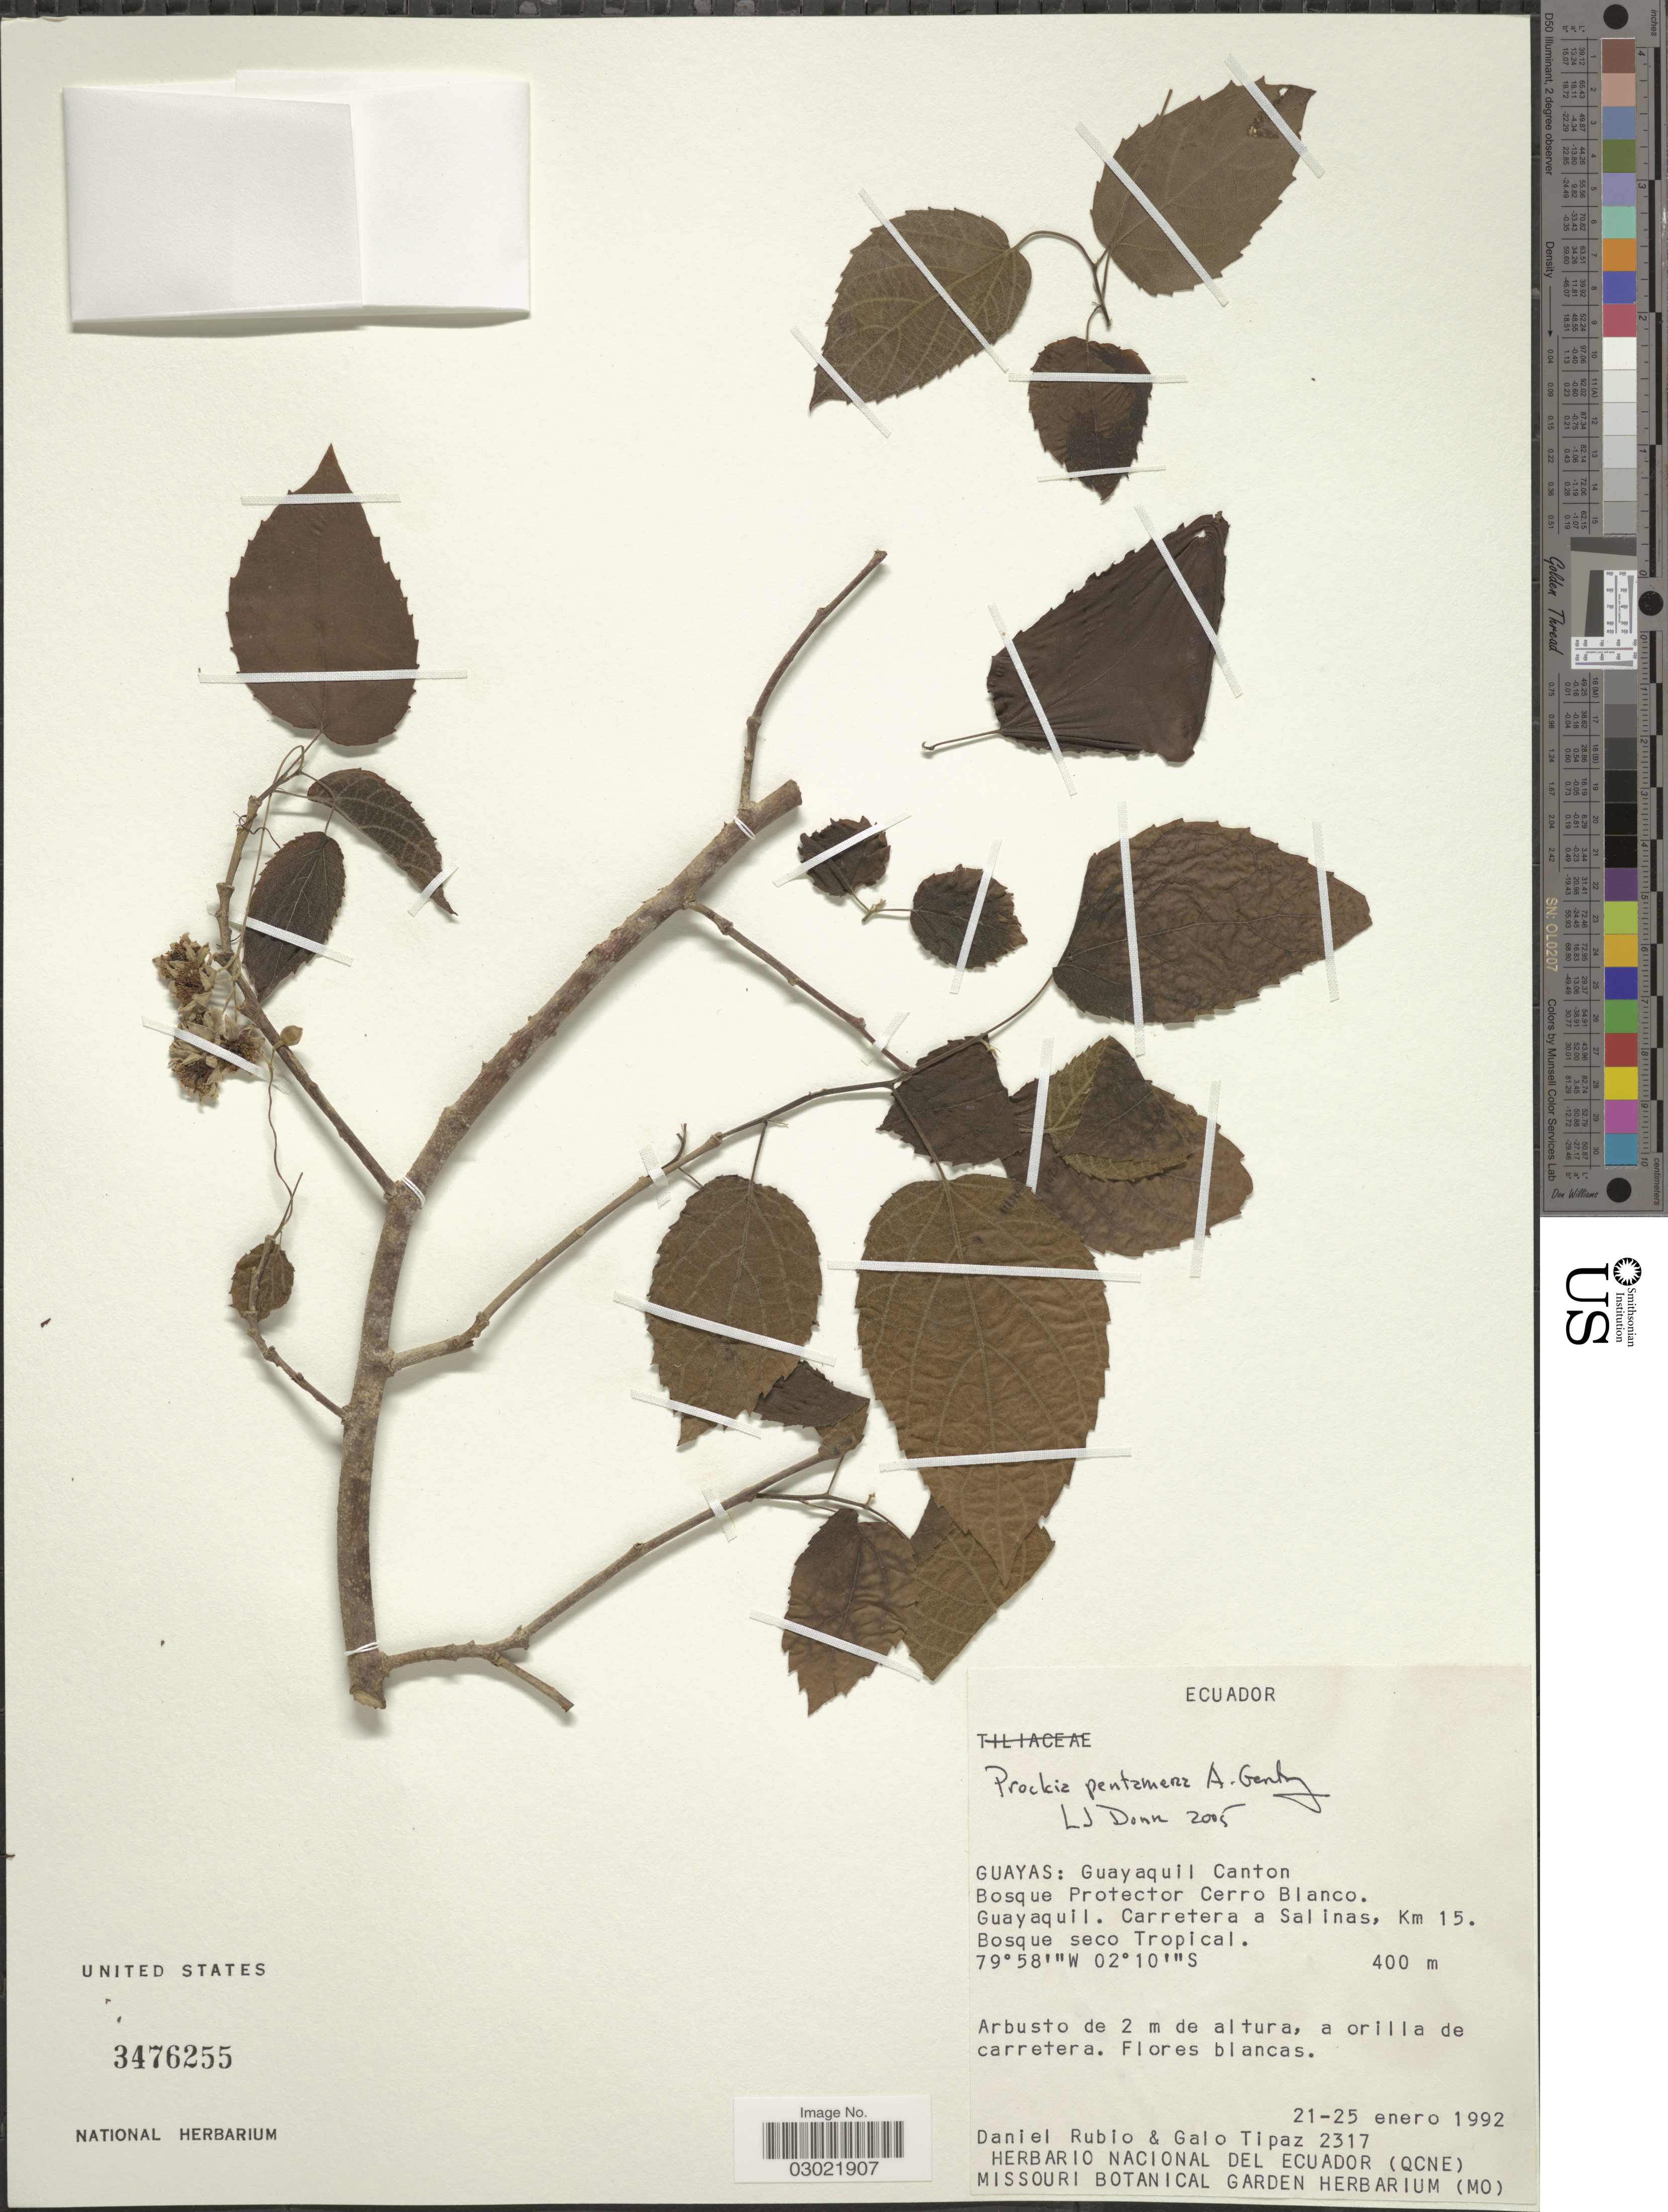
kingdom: Plantae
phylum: Tracheophyta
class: Magnoliopsida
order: Malpighiales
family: Salicaceae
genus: Prockia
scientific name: Prockia pentamera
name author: A.H. Gentry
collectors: D. Rubio & G. Tipaz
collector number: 2317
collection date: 1992-01-21/1992-01-25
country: Ecuador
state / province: Guayas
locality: Guayaquil Canton. Bosque Protector Cerro Blanco. Guayaquil. Carretera a Salinas, Km 15. Bosque seco Tropical.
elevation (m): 400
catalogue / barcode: US 3476255